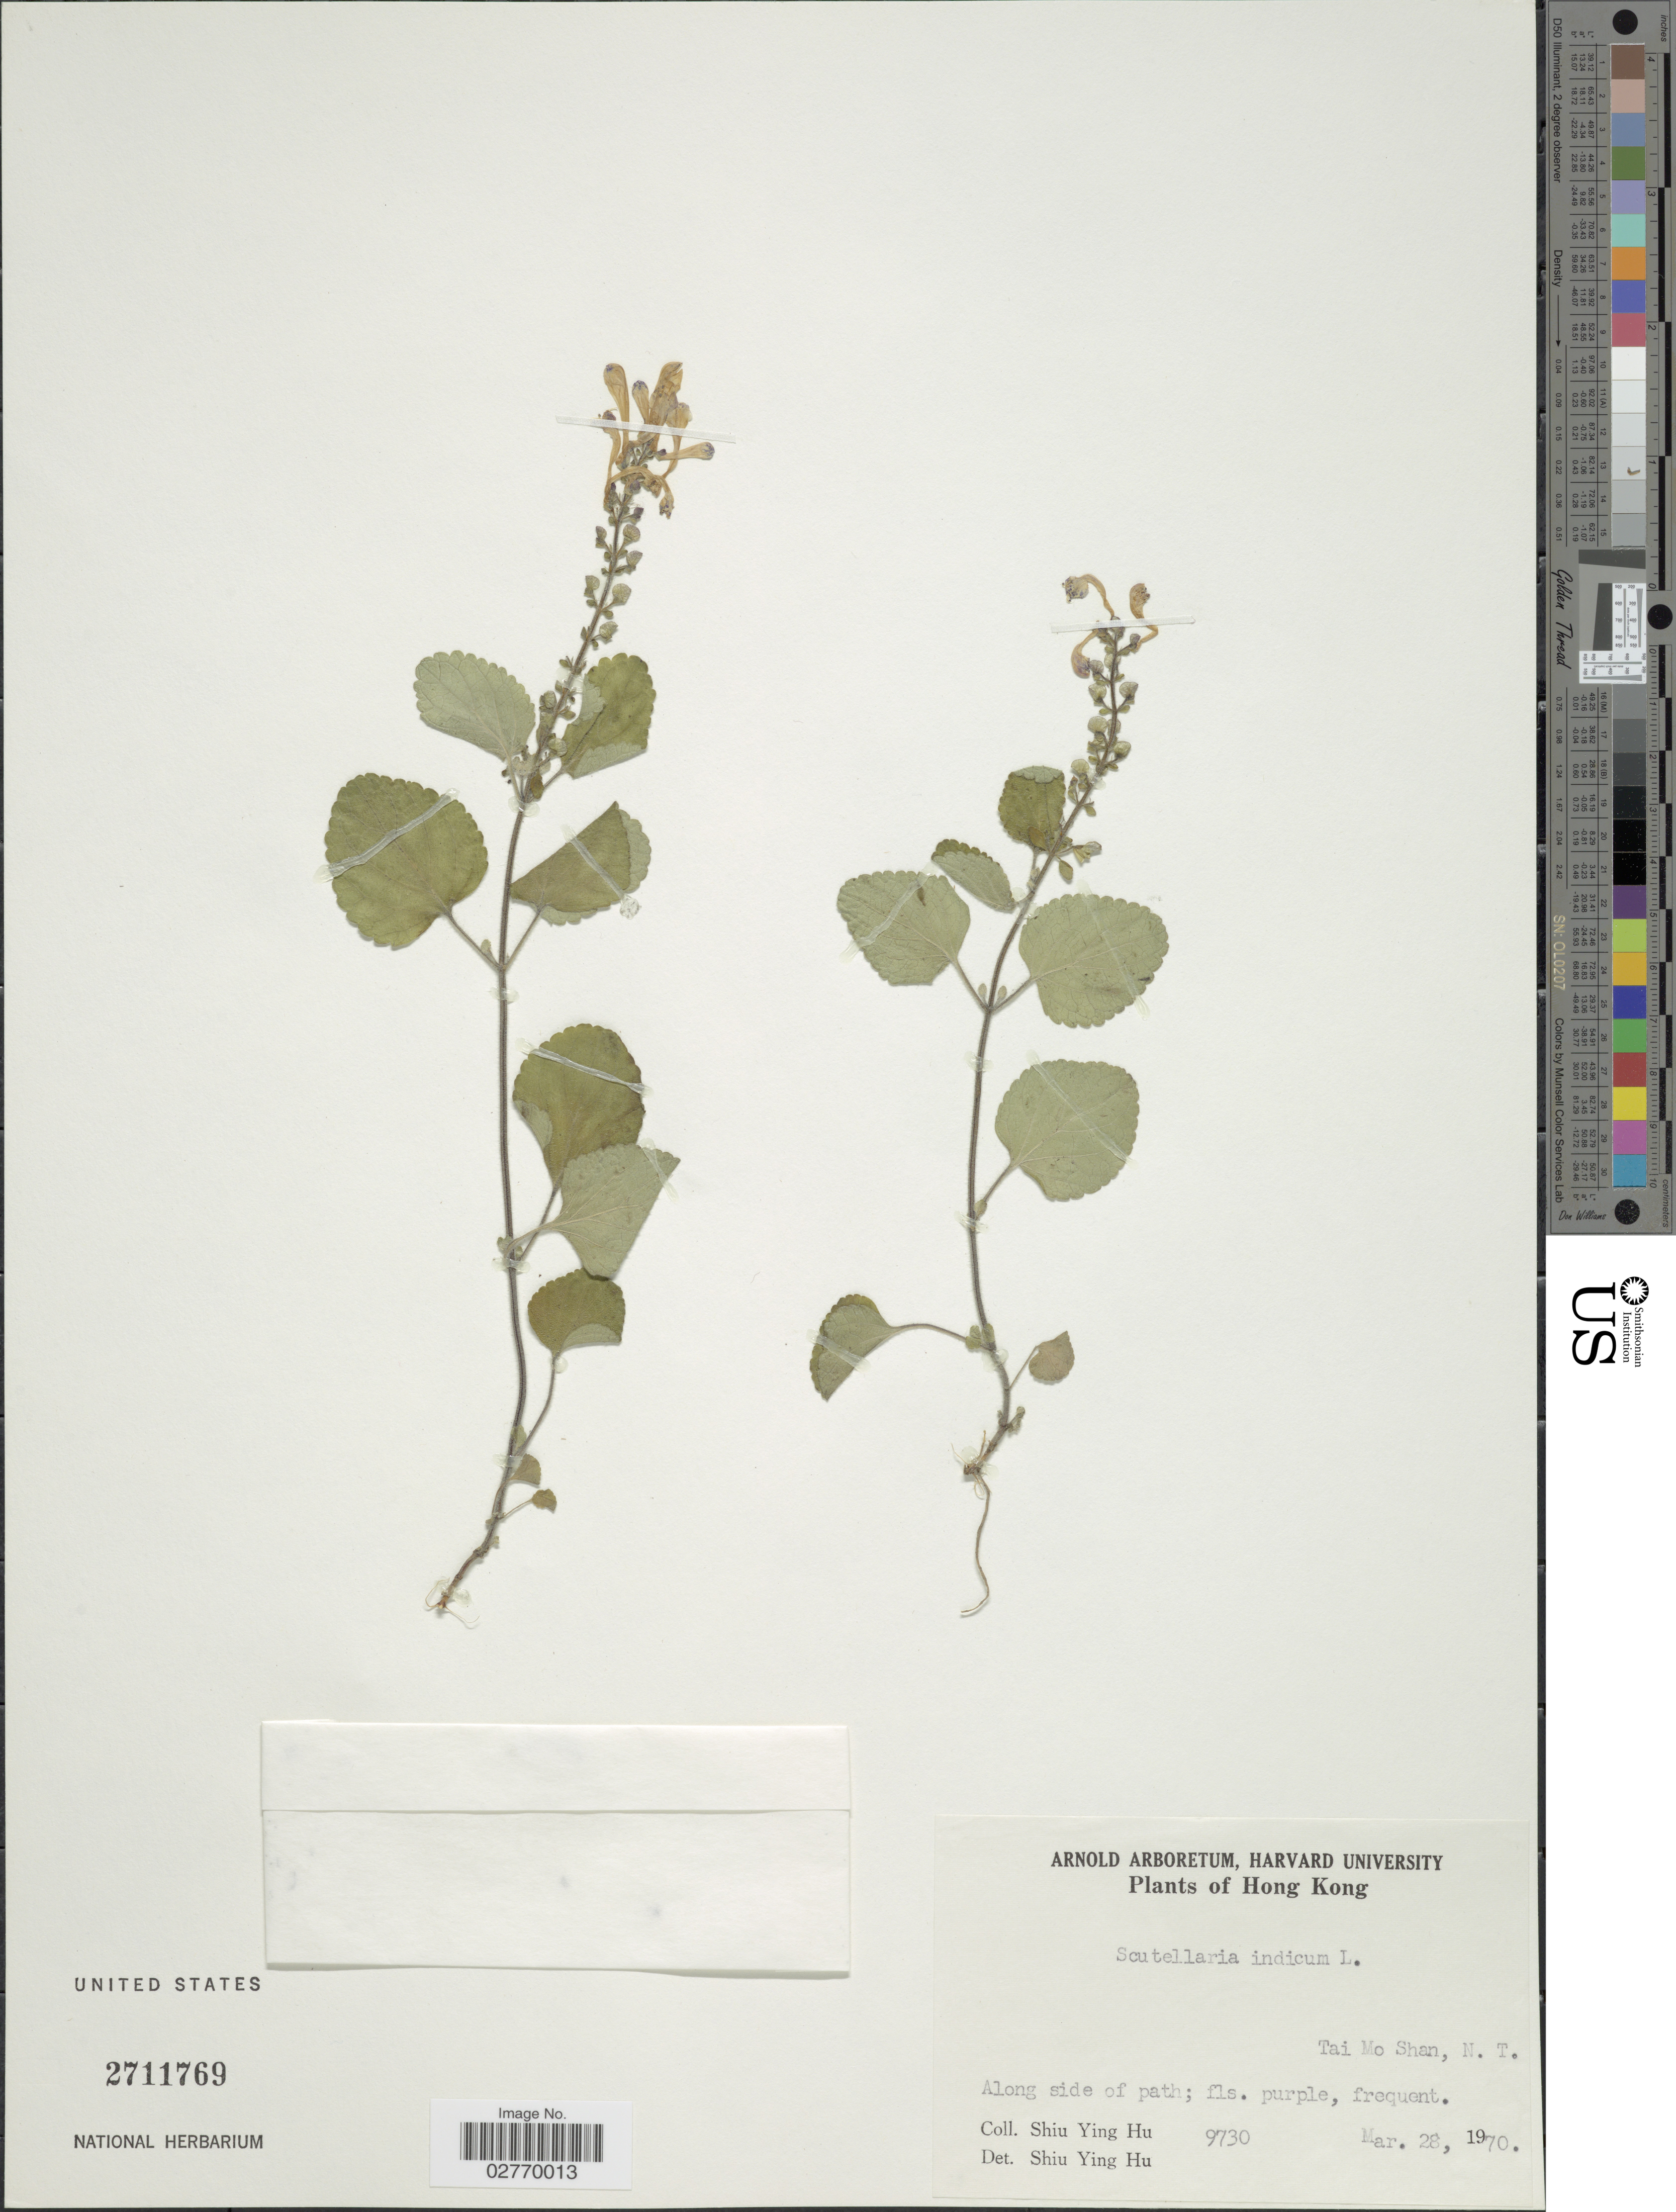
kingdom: Plantae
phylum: Tracheophyta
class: Magnoliopsida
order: Lamiales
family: Lamiaceae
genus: Scutellaria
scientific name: Scutellaria indica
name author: L.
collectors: S. Y. Hu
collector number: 9730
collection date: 1970-03-28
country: China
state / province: Hong Kong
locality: Tai Mo Shan, N. T.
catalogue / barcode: US 2711769